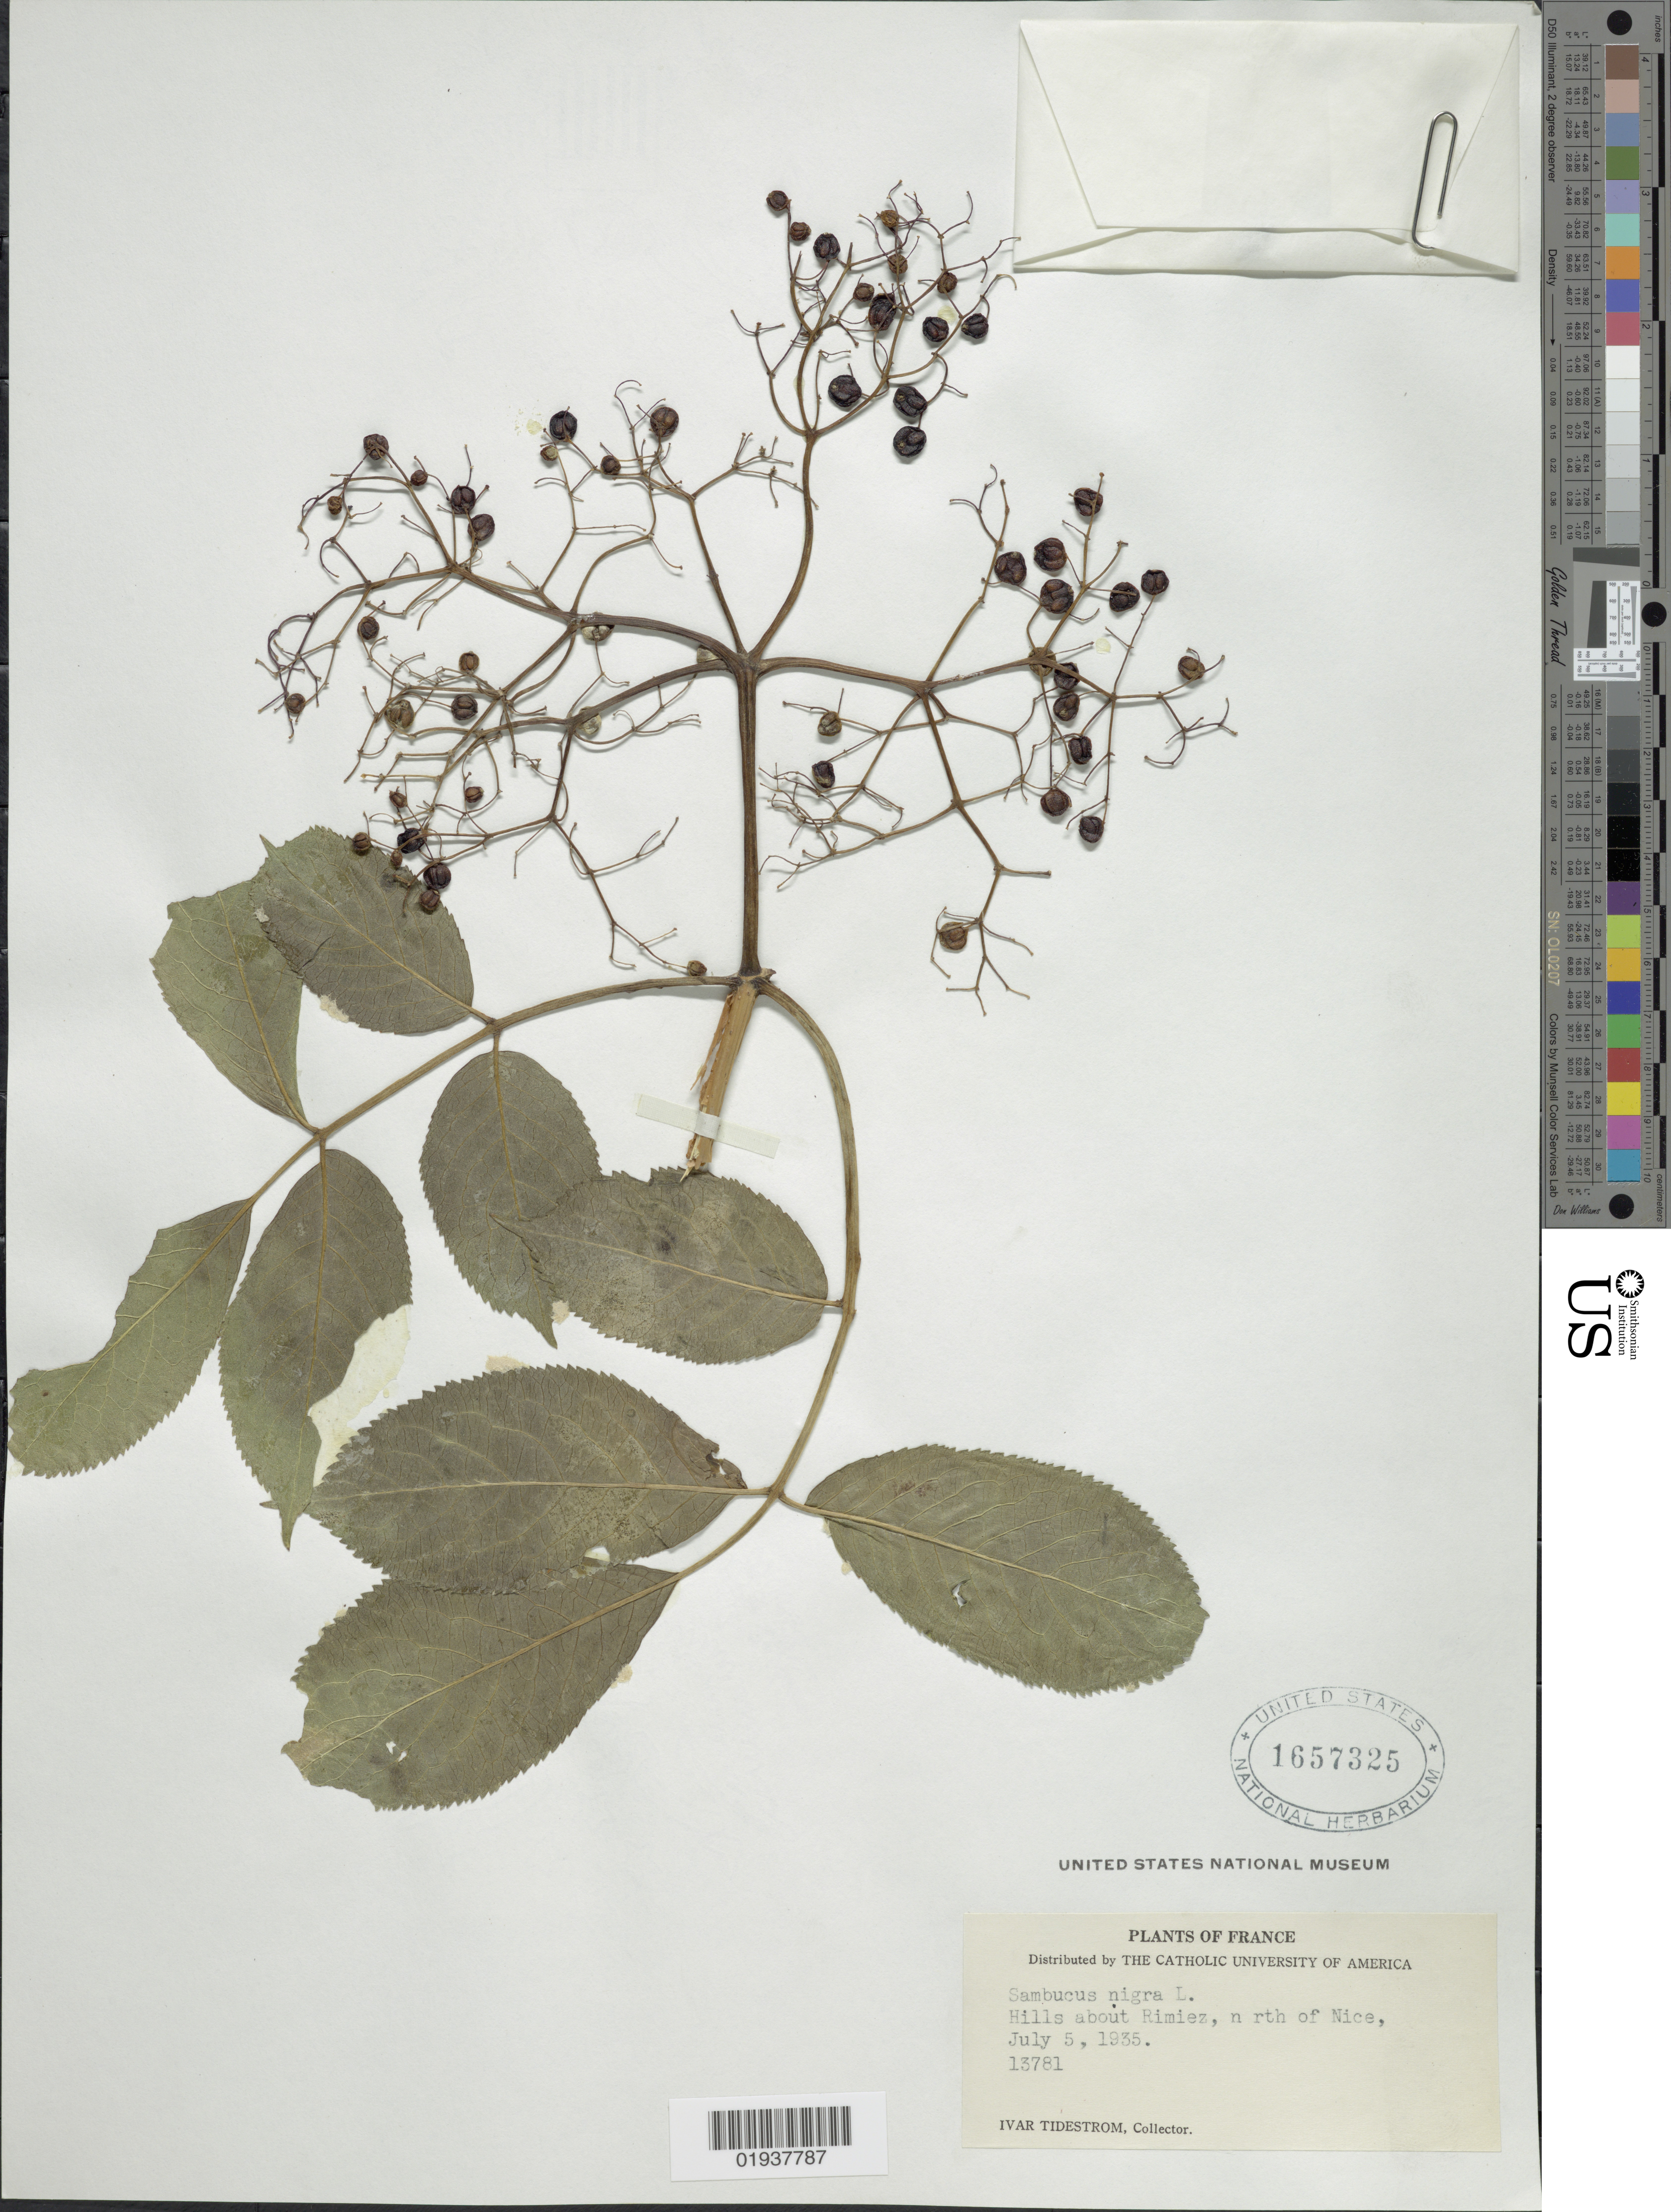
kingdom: Plantae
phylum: Tracheophyta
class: Magnoliopsida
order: Dipsacales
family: Viburnaceae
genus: Sambucus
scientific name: Sambucus nigra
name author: L.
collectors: I. F. Tidestrom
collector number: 13781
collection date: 1935-07-05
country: France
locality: Hills about Rimiez, north of Nice.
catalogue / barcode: US 1657325